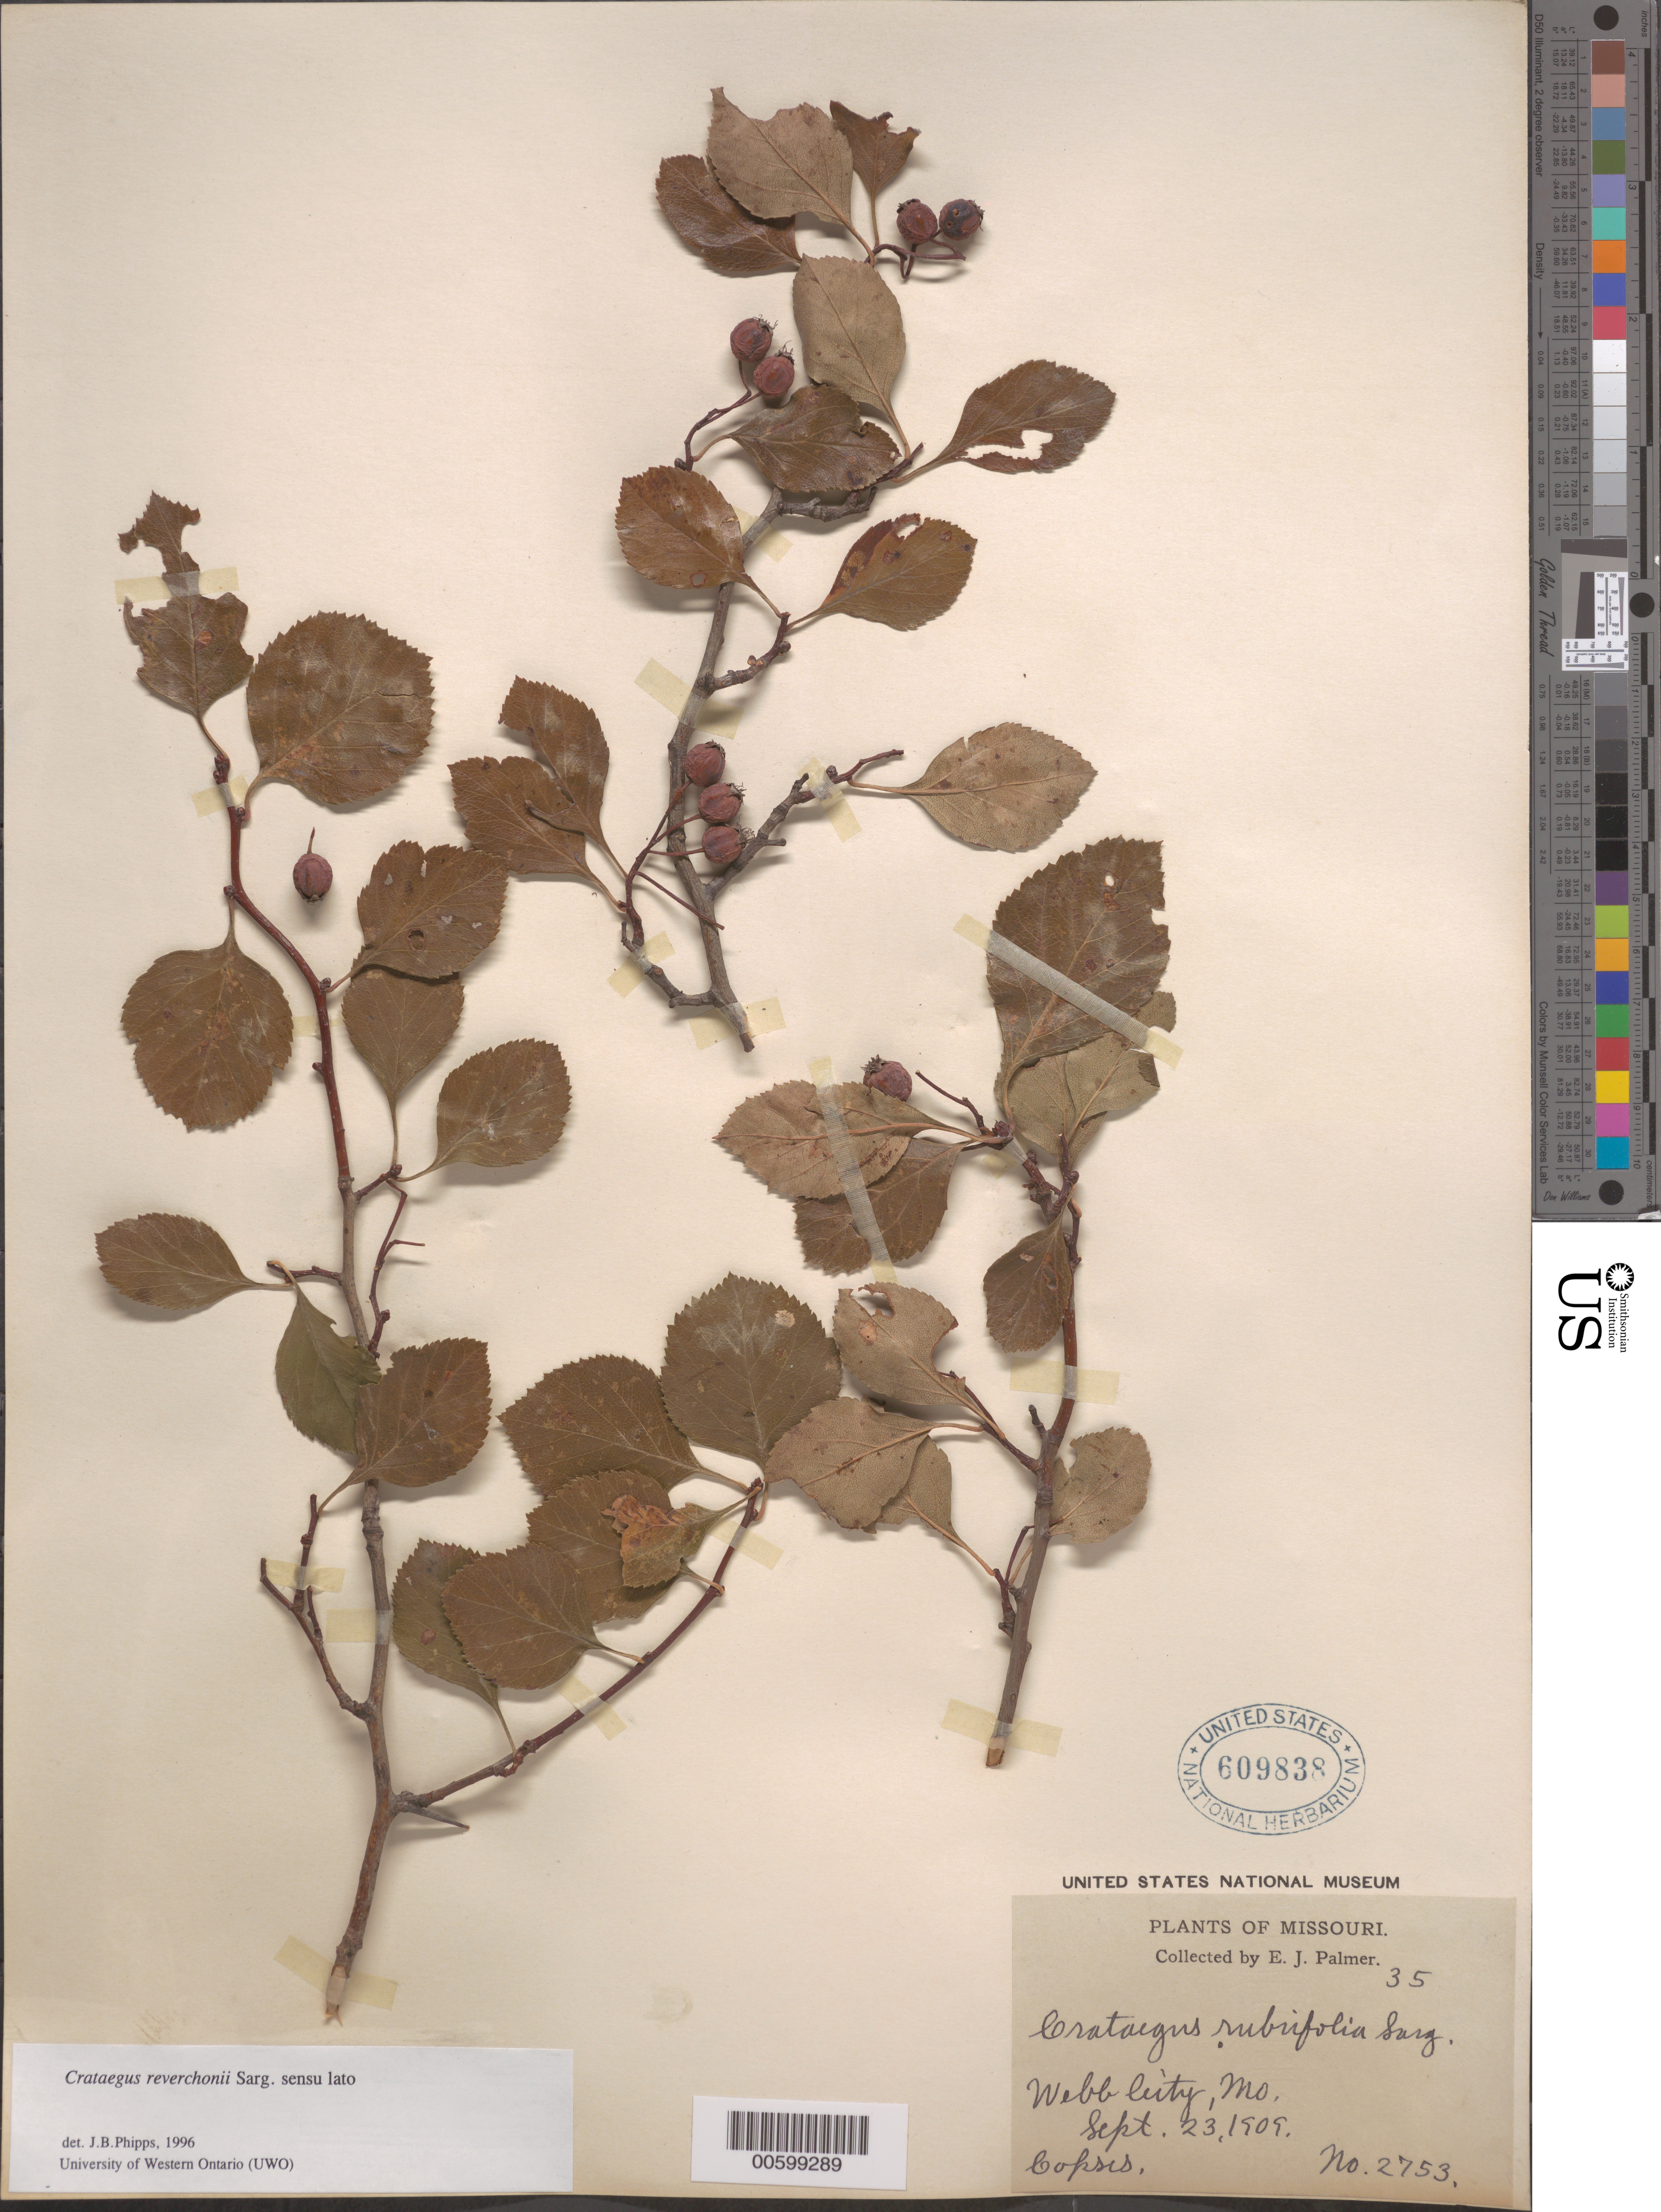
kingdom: Plantae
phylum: Tracheophyta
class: Magnoliopsida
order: Rosales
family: Rosaceae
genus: Crataegus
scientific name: Crataegus reverchonii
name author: Sarg.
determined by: Phipps, James B., (UWO), University of Western Ontario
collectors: E. J. Palmer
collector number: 2753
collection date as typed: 23 Sep 1909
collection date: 1909-09-23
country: United States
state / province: Missouri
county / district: Jasper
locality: Webb City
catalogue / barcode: US 609838